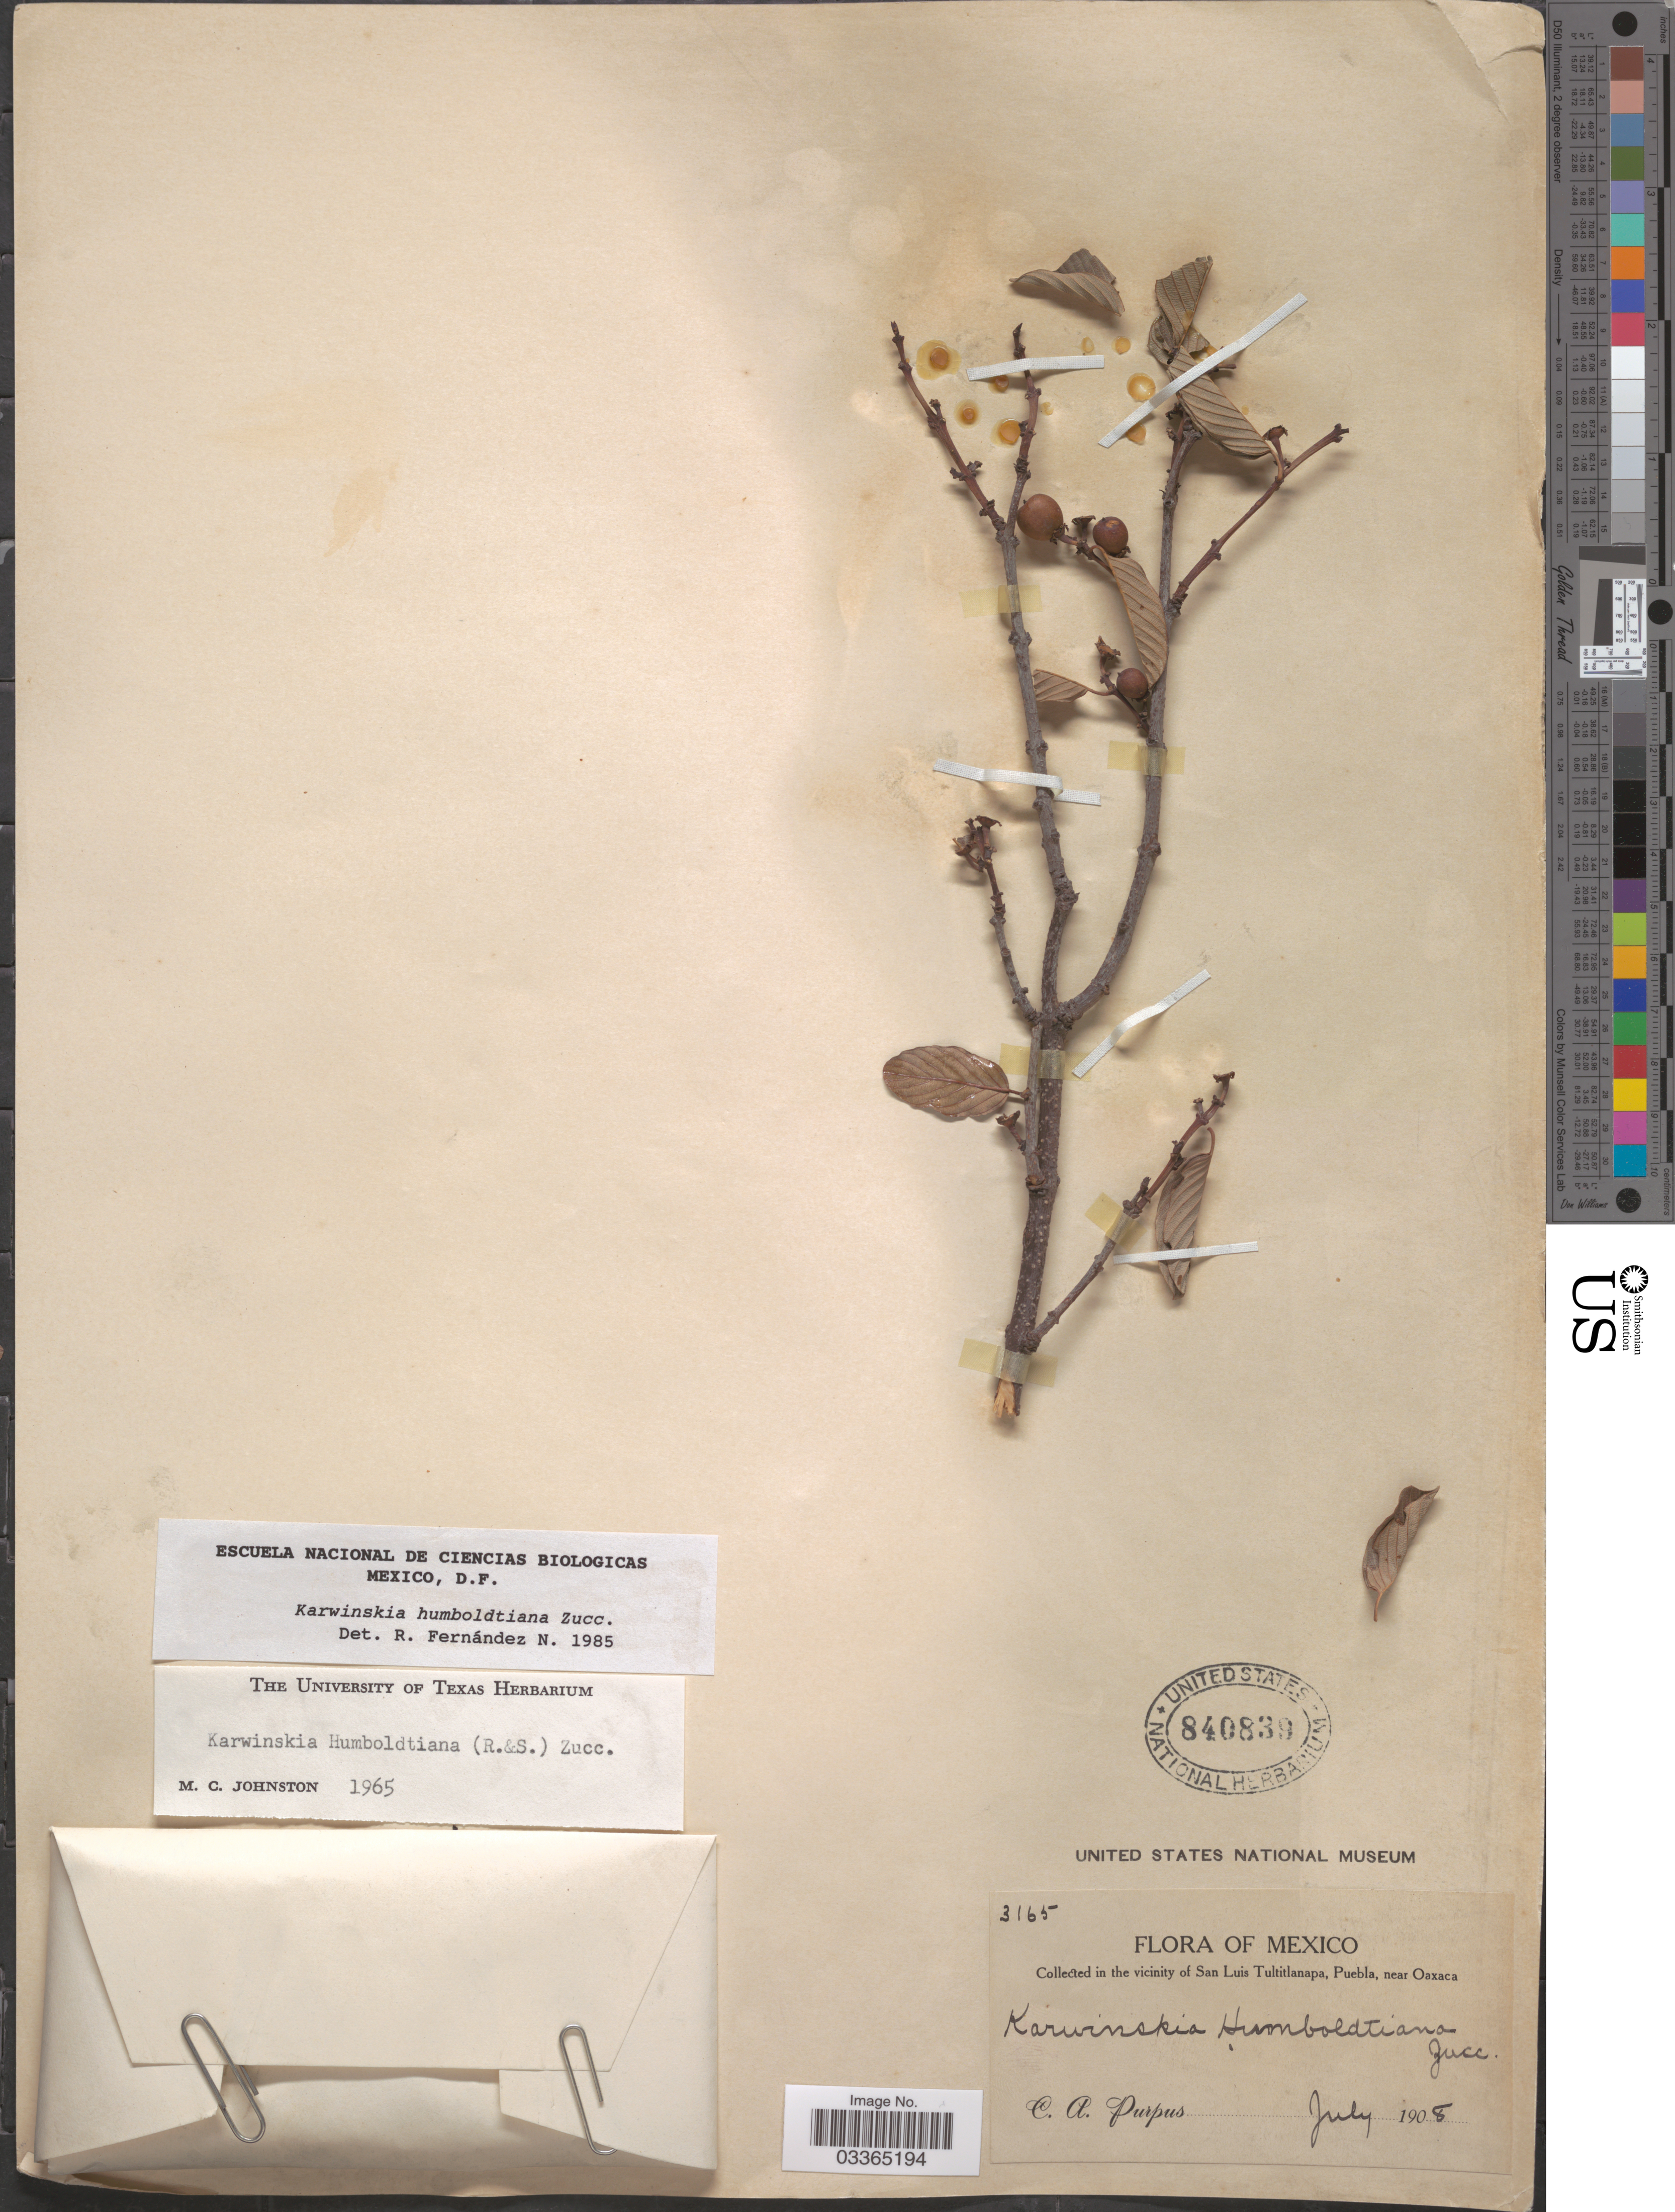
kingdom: Plantae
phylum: Tracheophyta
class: Magnoliopsida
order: Rosales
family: Rhamnaceae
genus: Karwinskia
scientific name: Karwinskia humboldtiana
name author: (Schult.) Zucc.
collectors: C. A. Purpus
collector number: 3165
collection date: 1908-07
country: Mexico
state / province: Puebla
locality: In the vicinity of San Luis Tultitlanapa, Puebla, near Oaxaca.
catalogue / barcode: US 840839